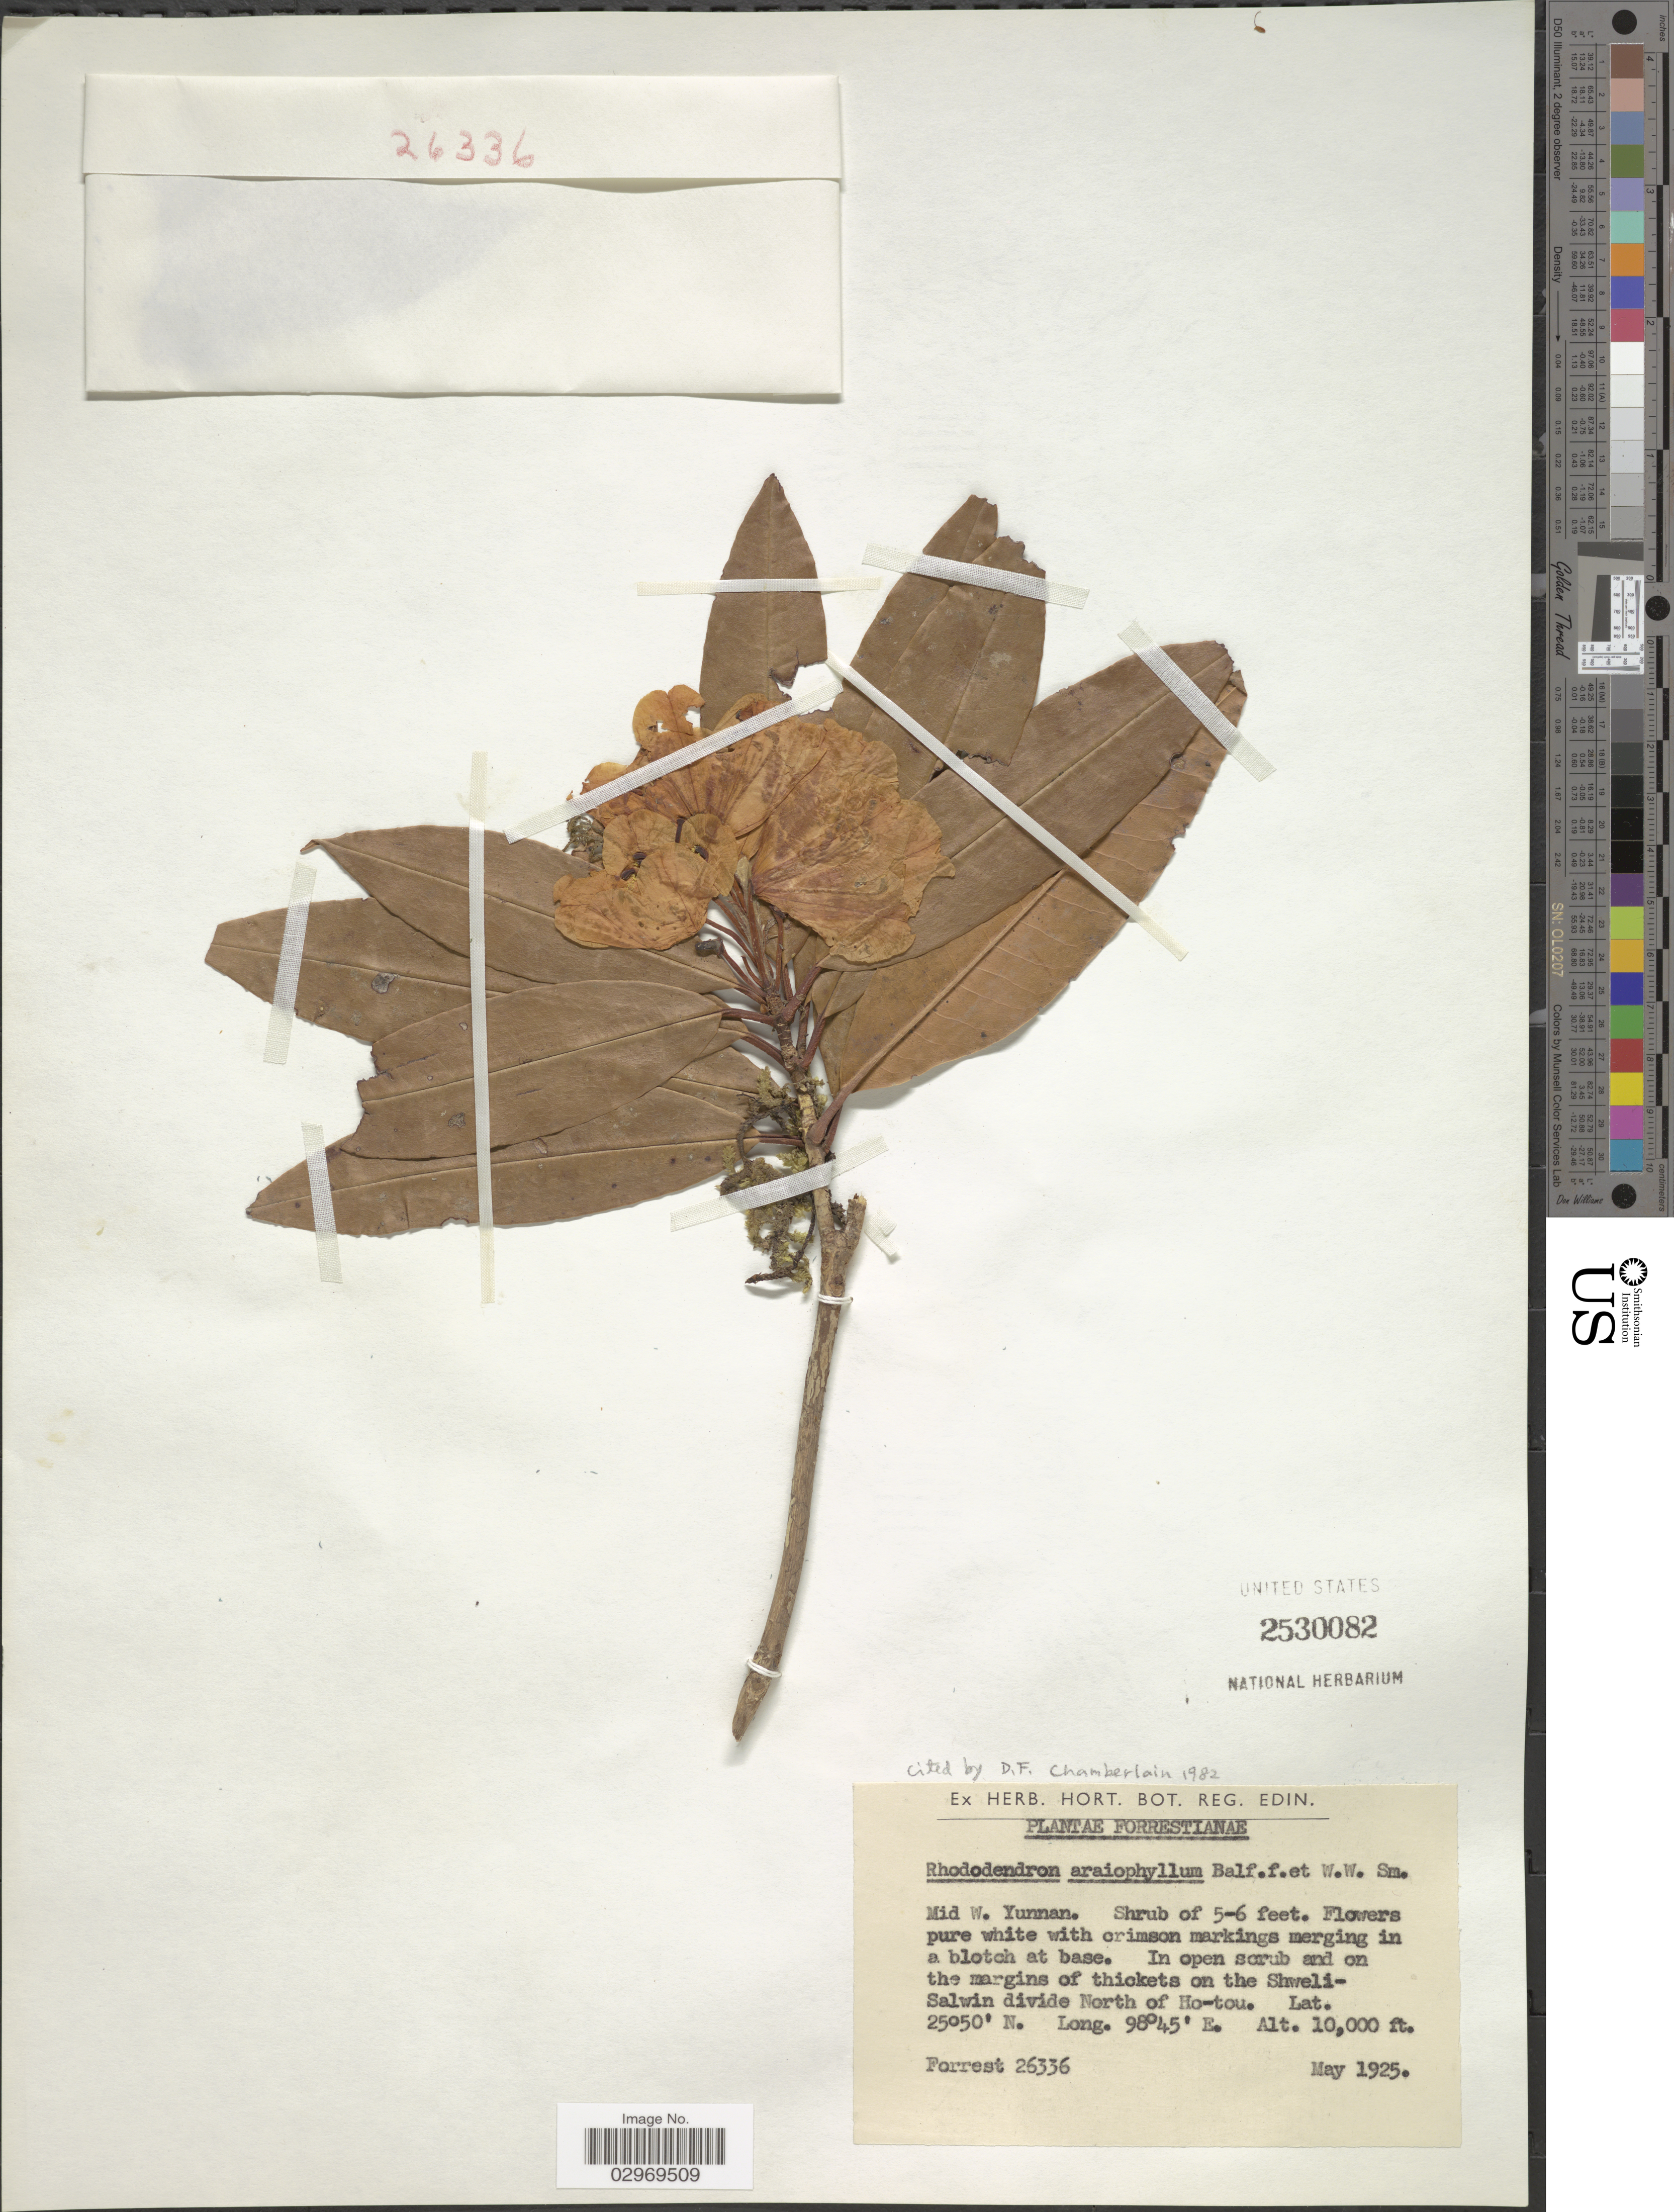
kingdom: Plantae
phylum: Tracheophyta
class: Magnoliopsida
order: Ericales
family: Ericaceae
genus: Rhododendron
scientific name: Rhododendron araiophyllum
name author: Balf. f. & W.W. Sm.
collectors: -. Forrest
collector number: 26336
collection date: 1925-05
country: China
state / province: Yunnan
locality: Mid W. Yunnan, In open scrub and on the margins of thickets on the Shweli-Salwin divide North of Ho-tou.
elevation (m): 3048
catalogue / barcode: US 2530082